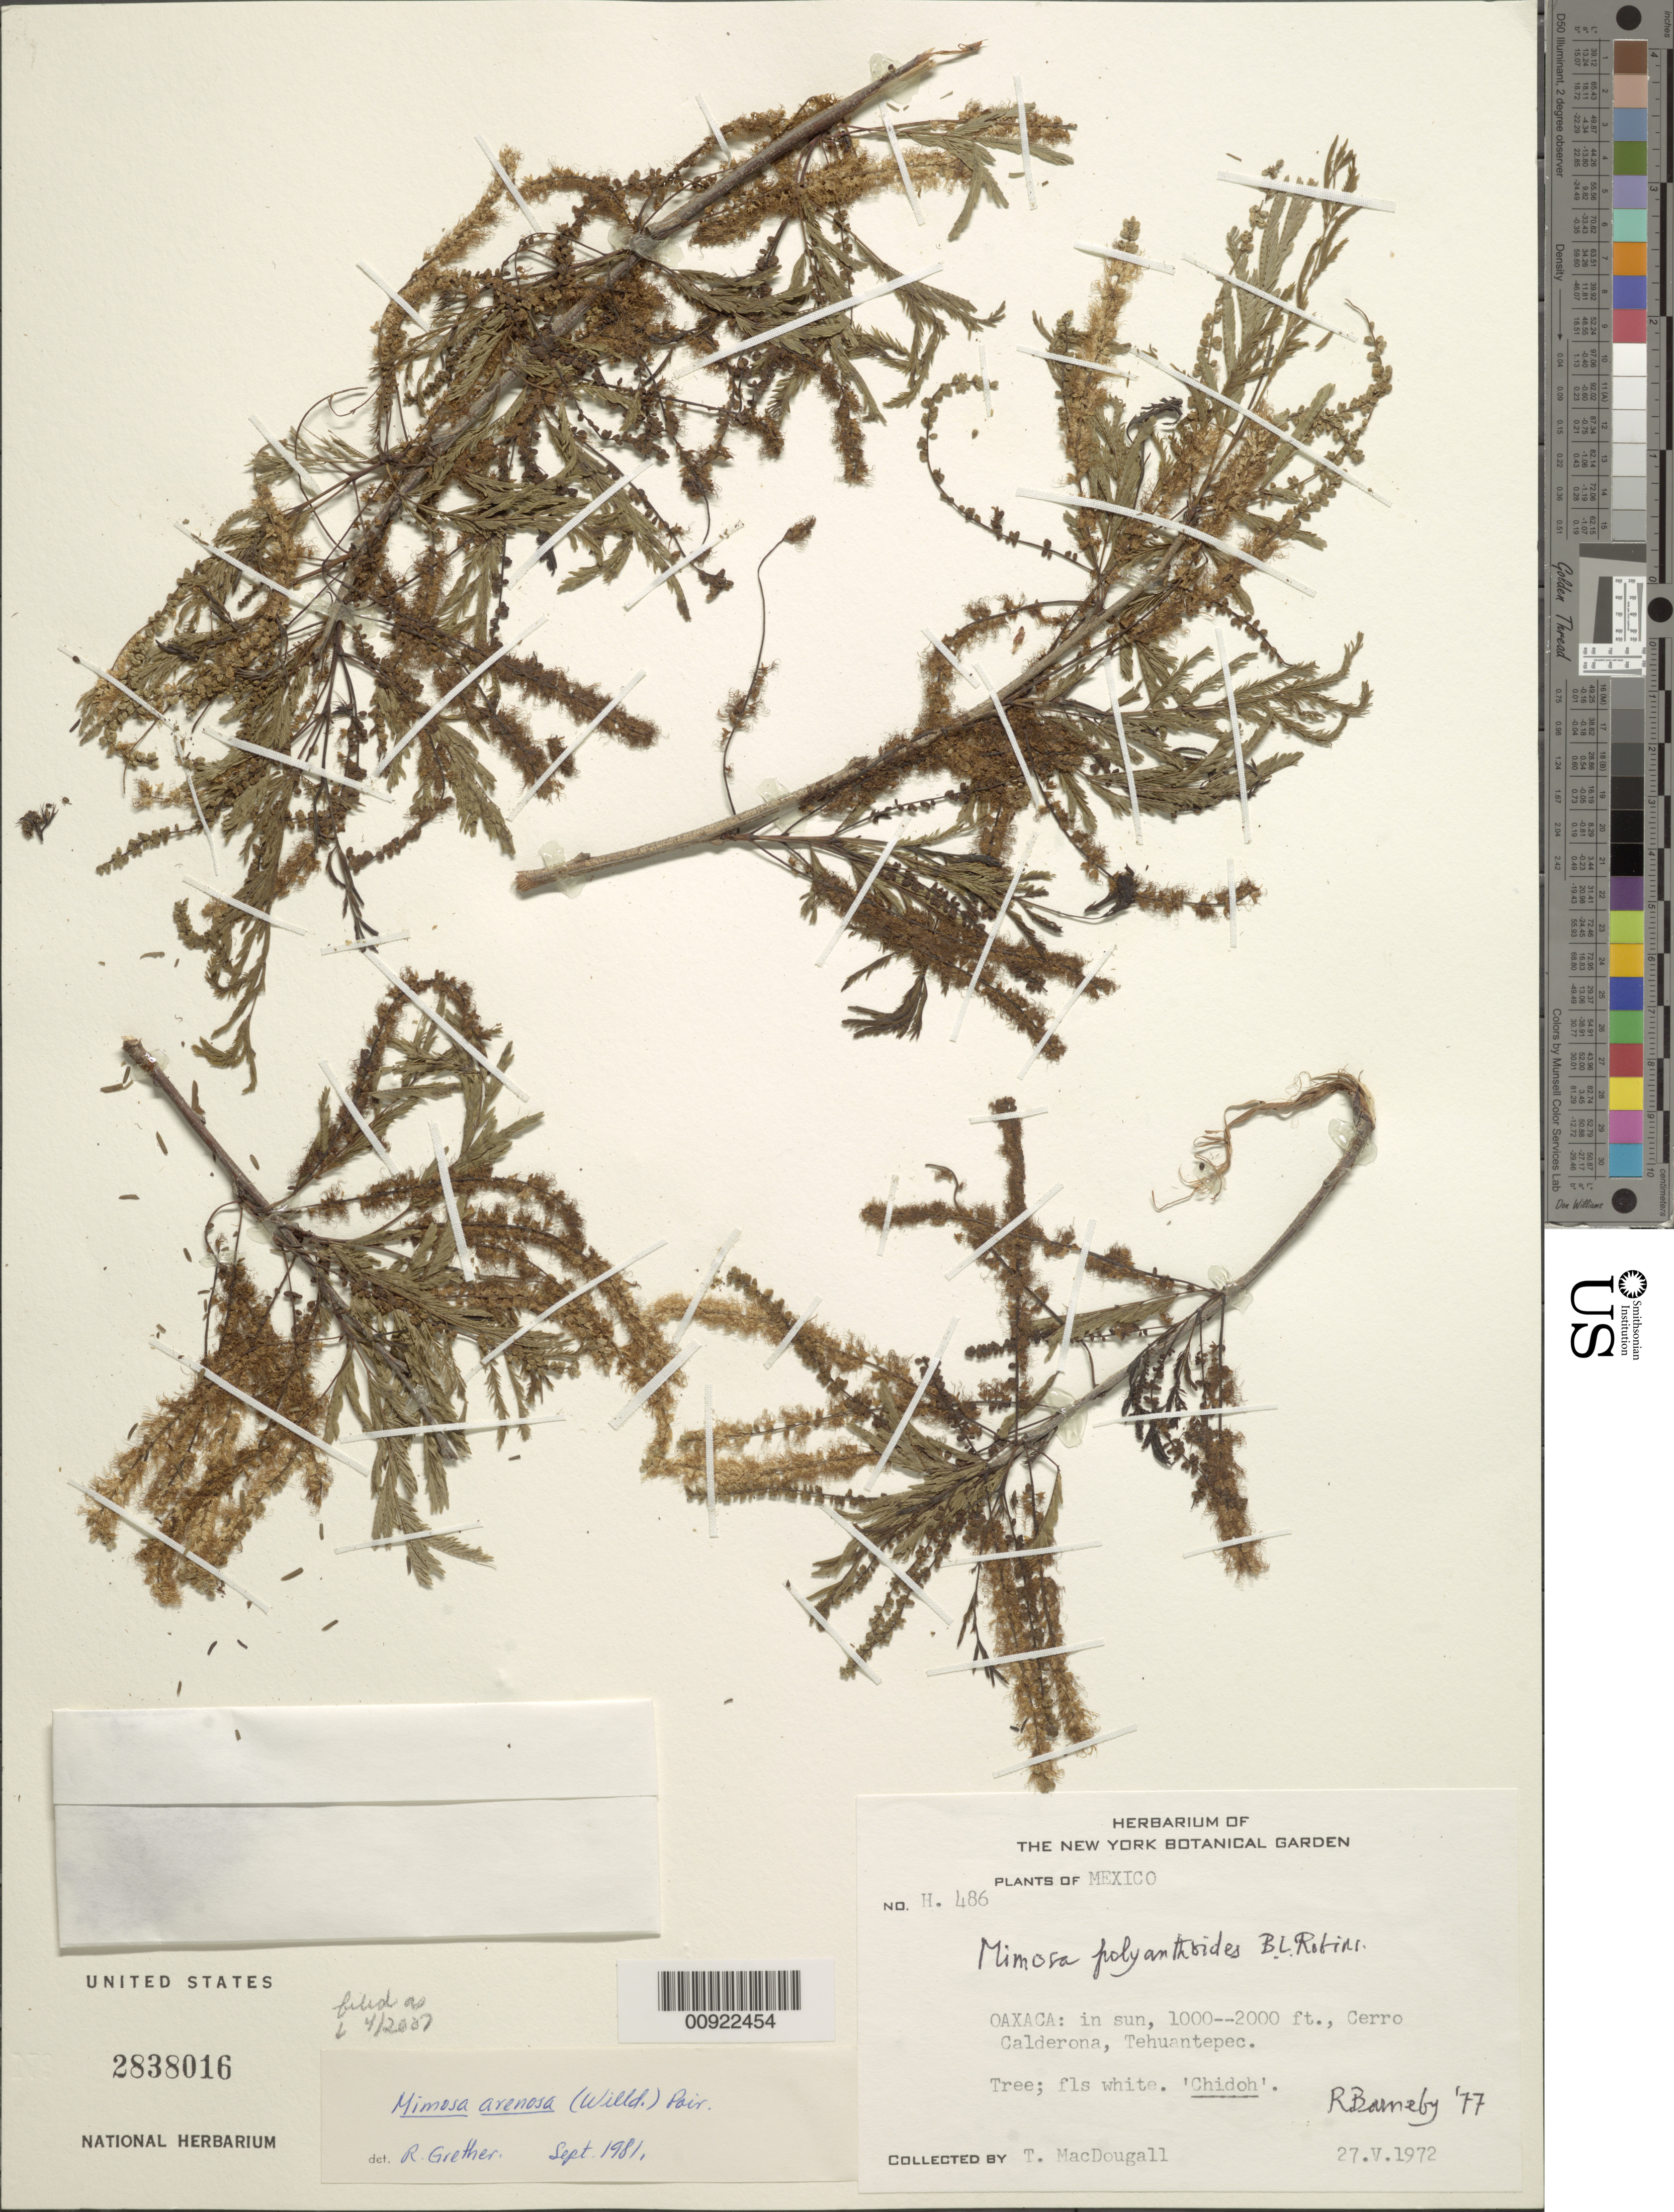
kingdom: Plantae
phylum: Tracheophyta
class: Magnoliopsida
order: Fabales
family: Fabaceae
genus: Mimosa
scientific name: Mimosa arenosa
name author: (Willd.) Poir.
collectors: T. Macdougall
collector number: H. 486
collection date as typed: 27 May 1972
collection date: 1972-05-27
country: Mexico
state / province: Oaxaca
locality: Oaxaca: Cerro Calderona, Tehuantepec.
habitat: In sun.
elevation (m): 305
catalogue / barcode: US 2838016